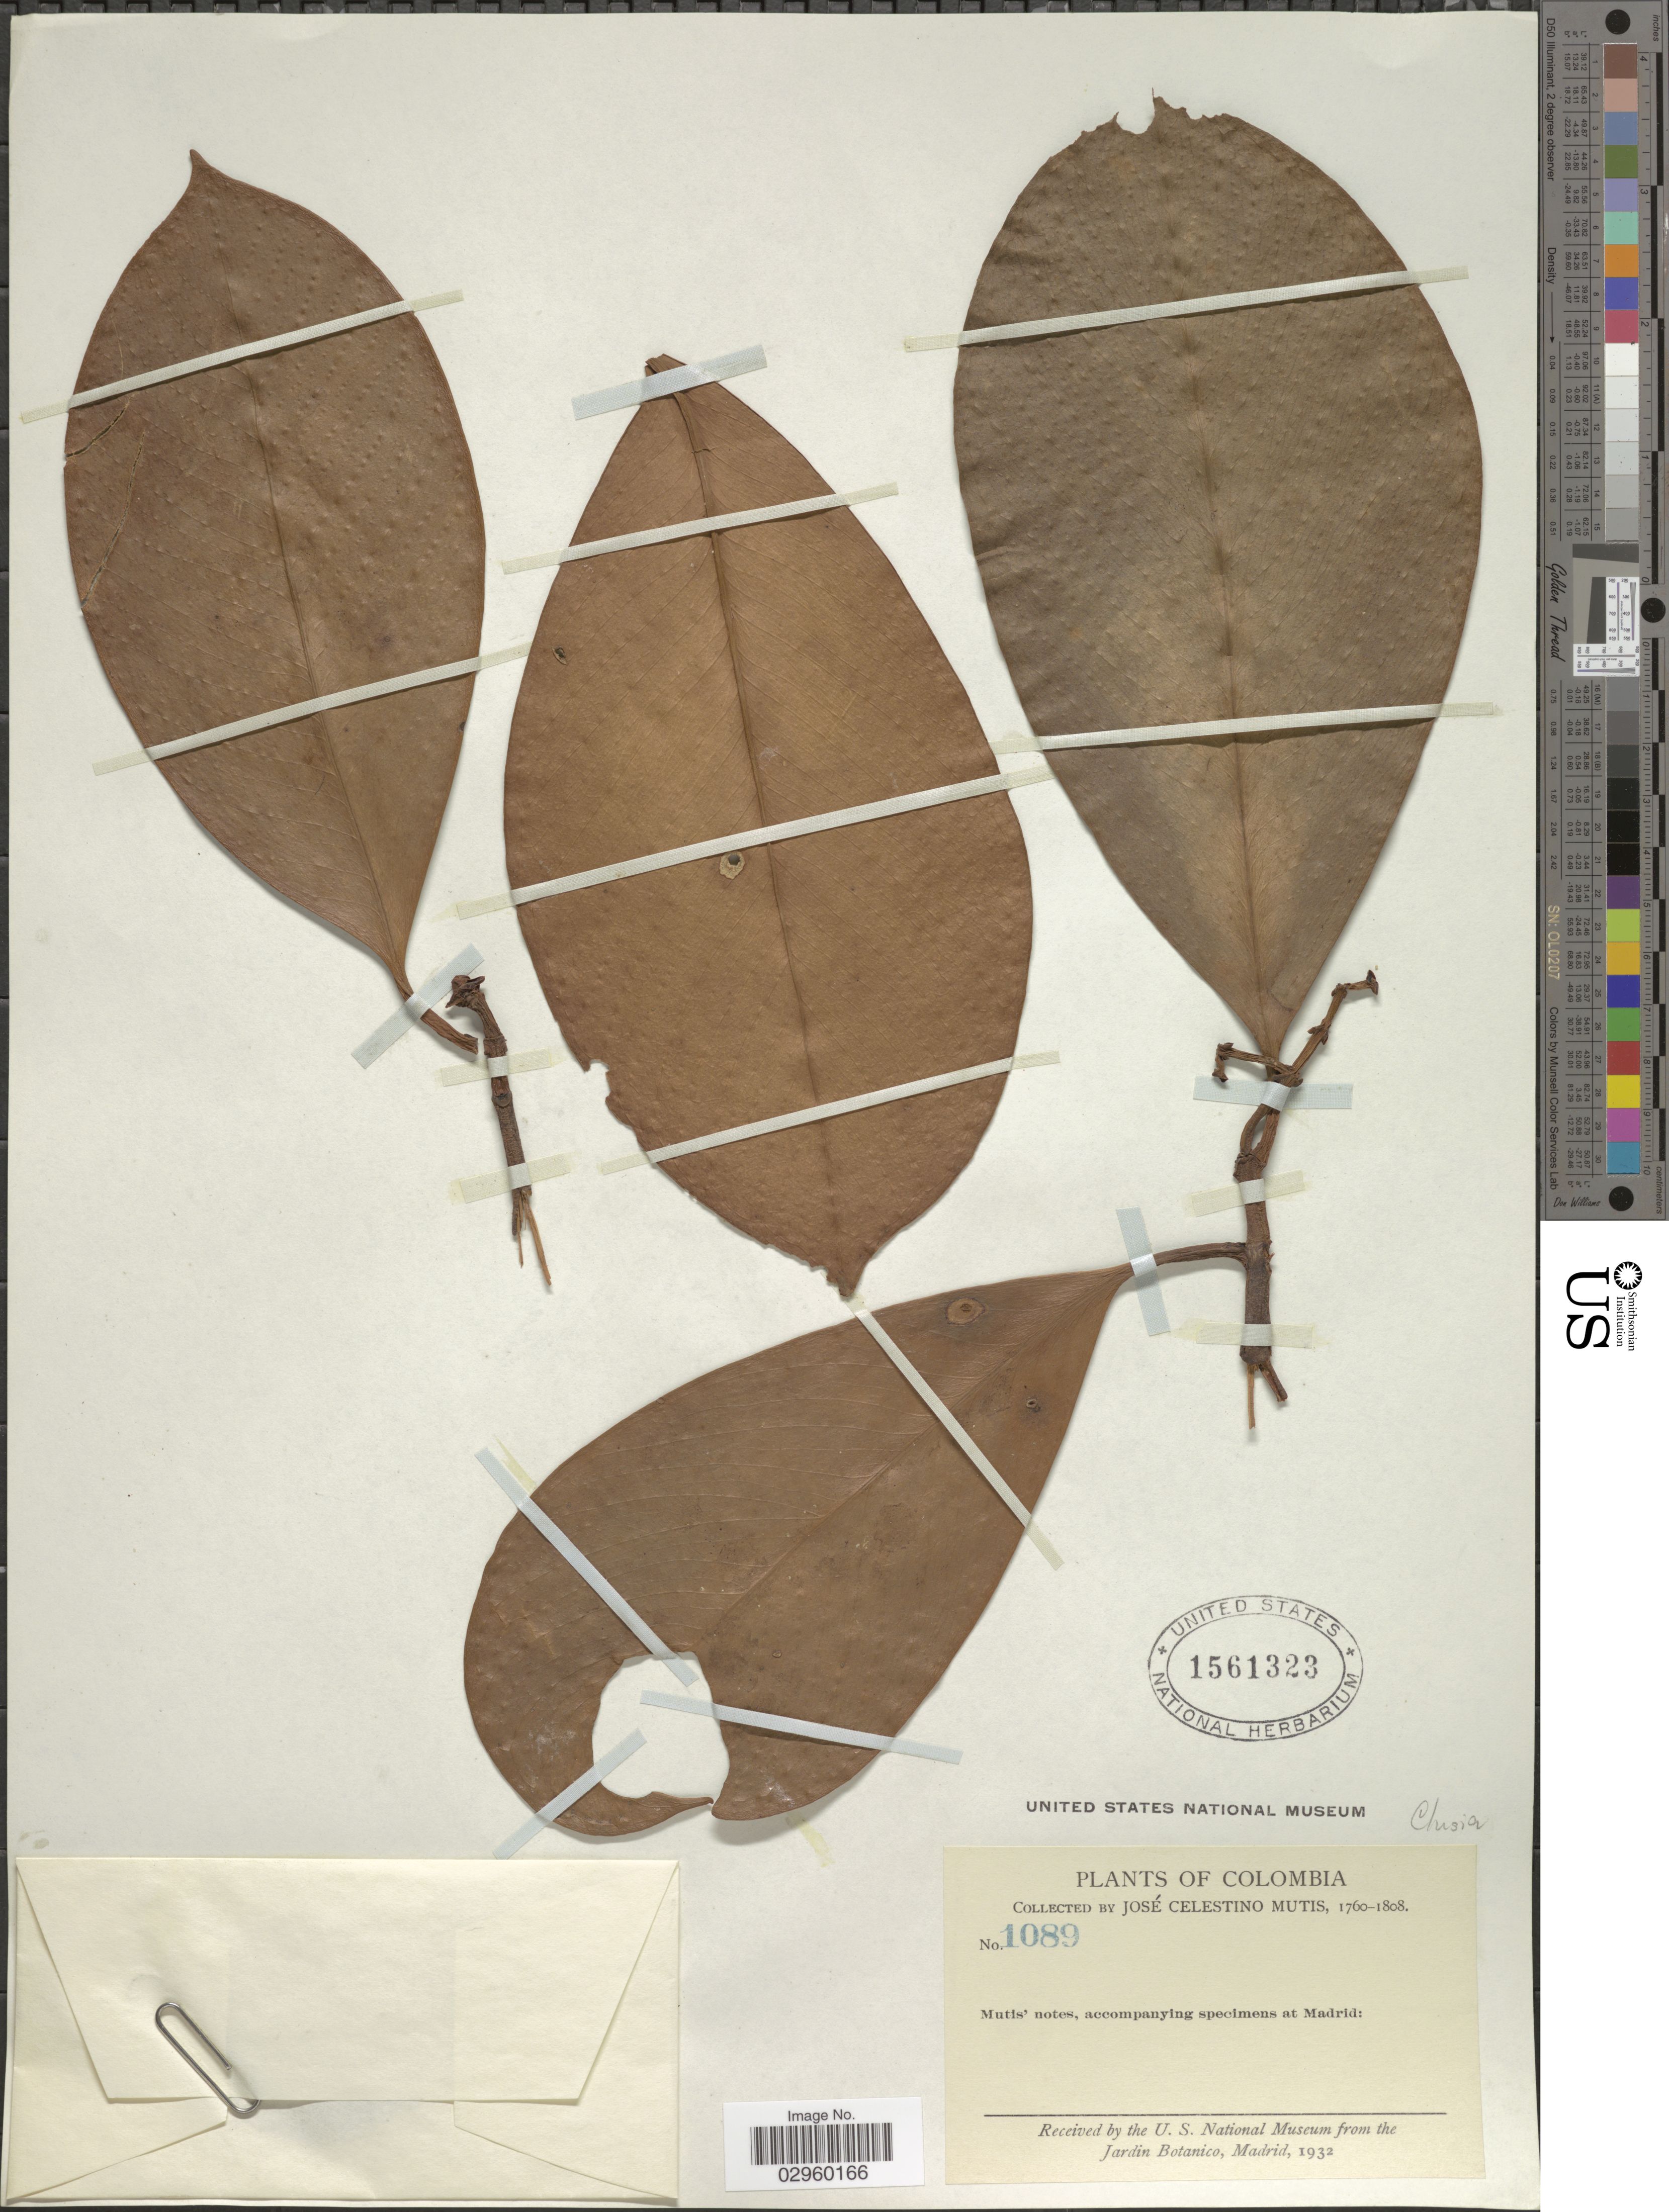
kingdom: Plantae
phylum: Tracheophyta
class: Magnoliopsida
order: Malpighiales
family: Clusiaceae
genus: Clusia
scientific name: Clusia sp.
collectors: J. C. B. Mutis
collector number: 1089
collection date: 1760/1808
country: Colombia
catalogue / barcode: US 1561323